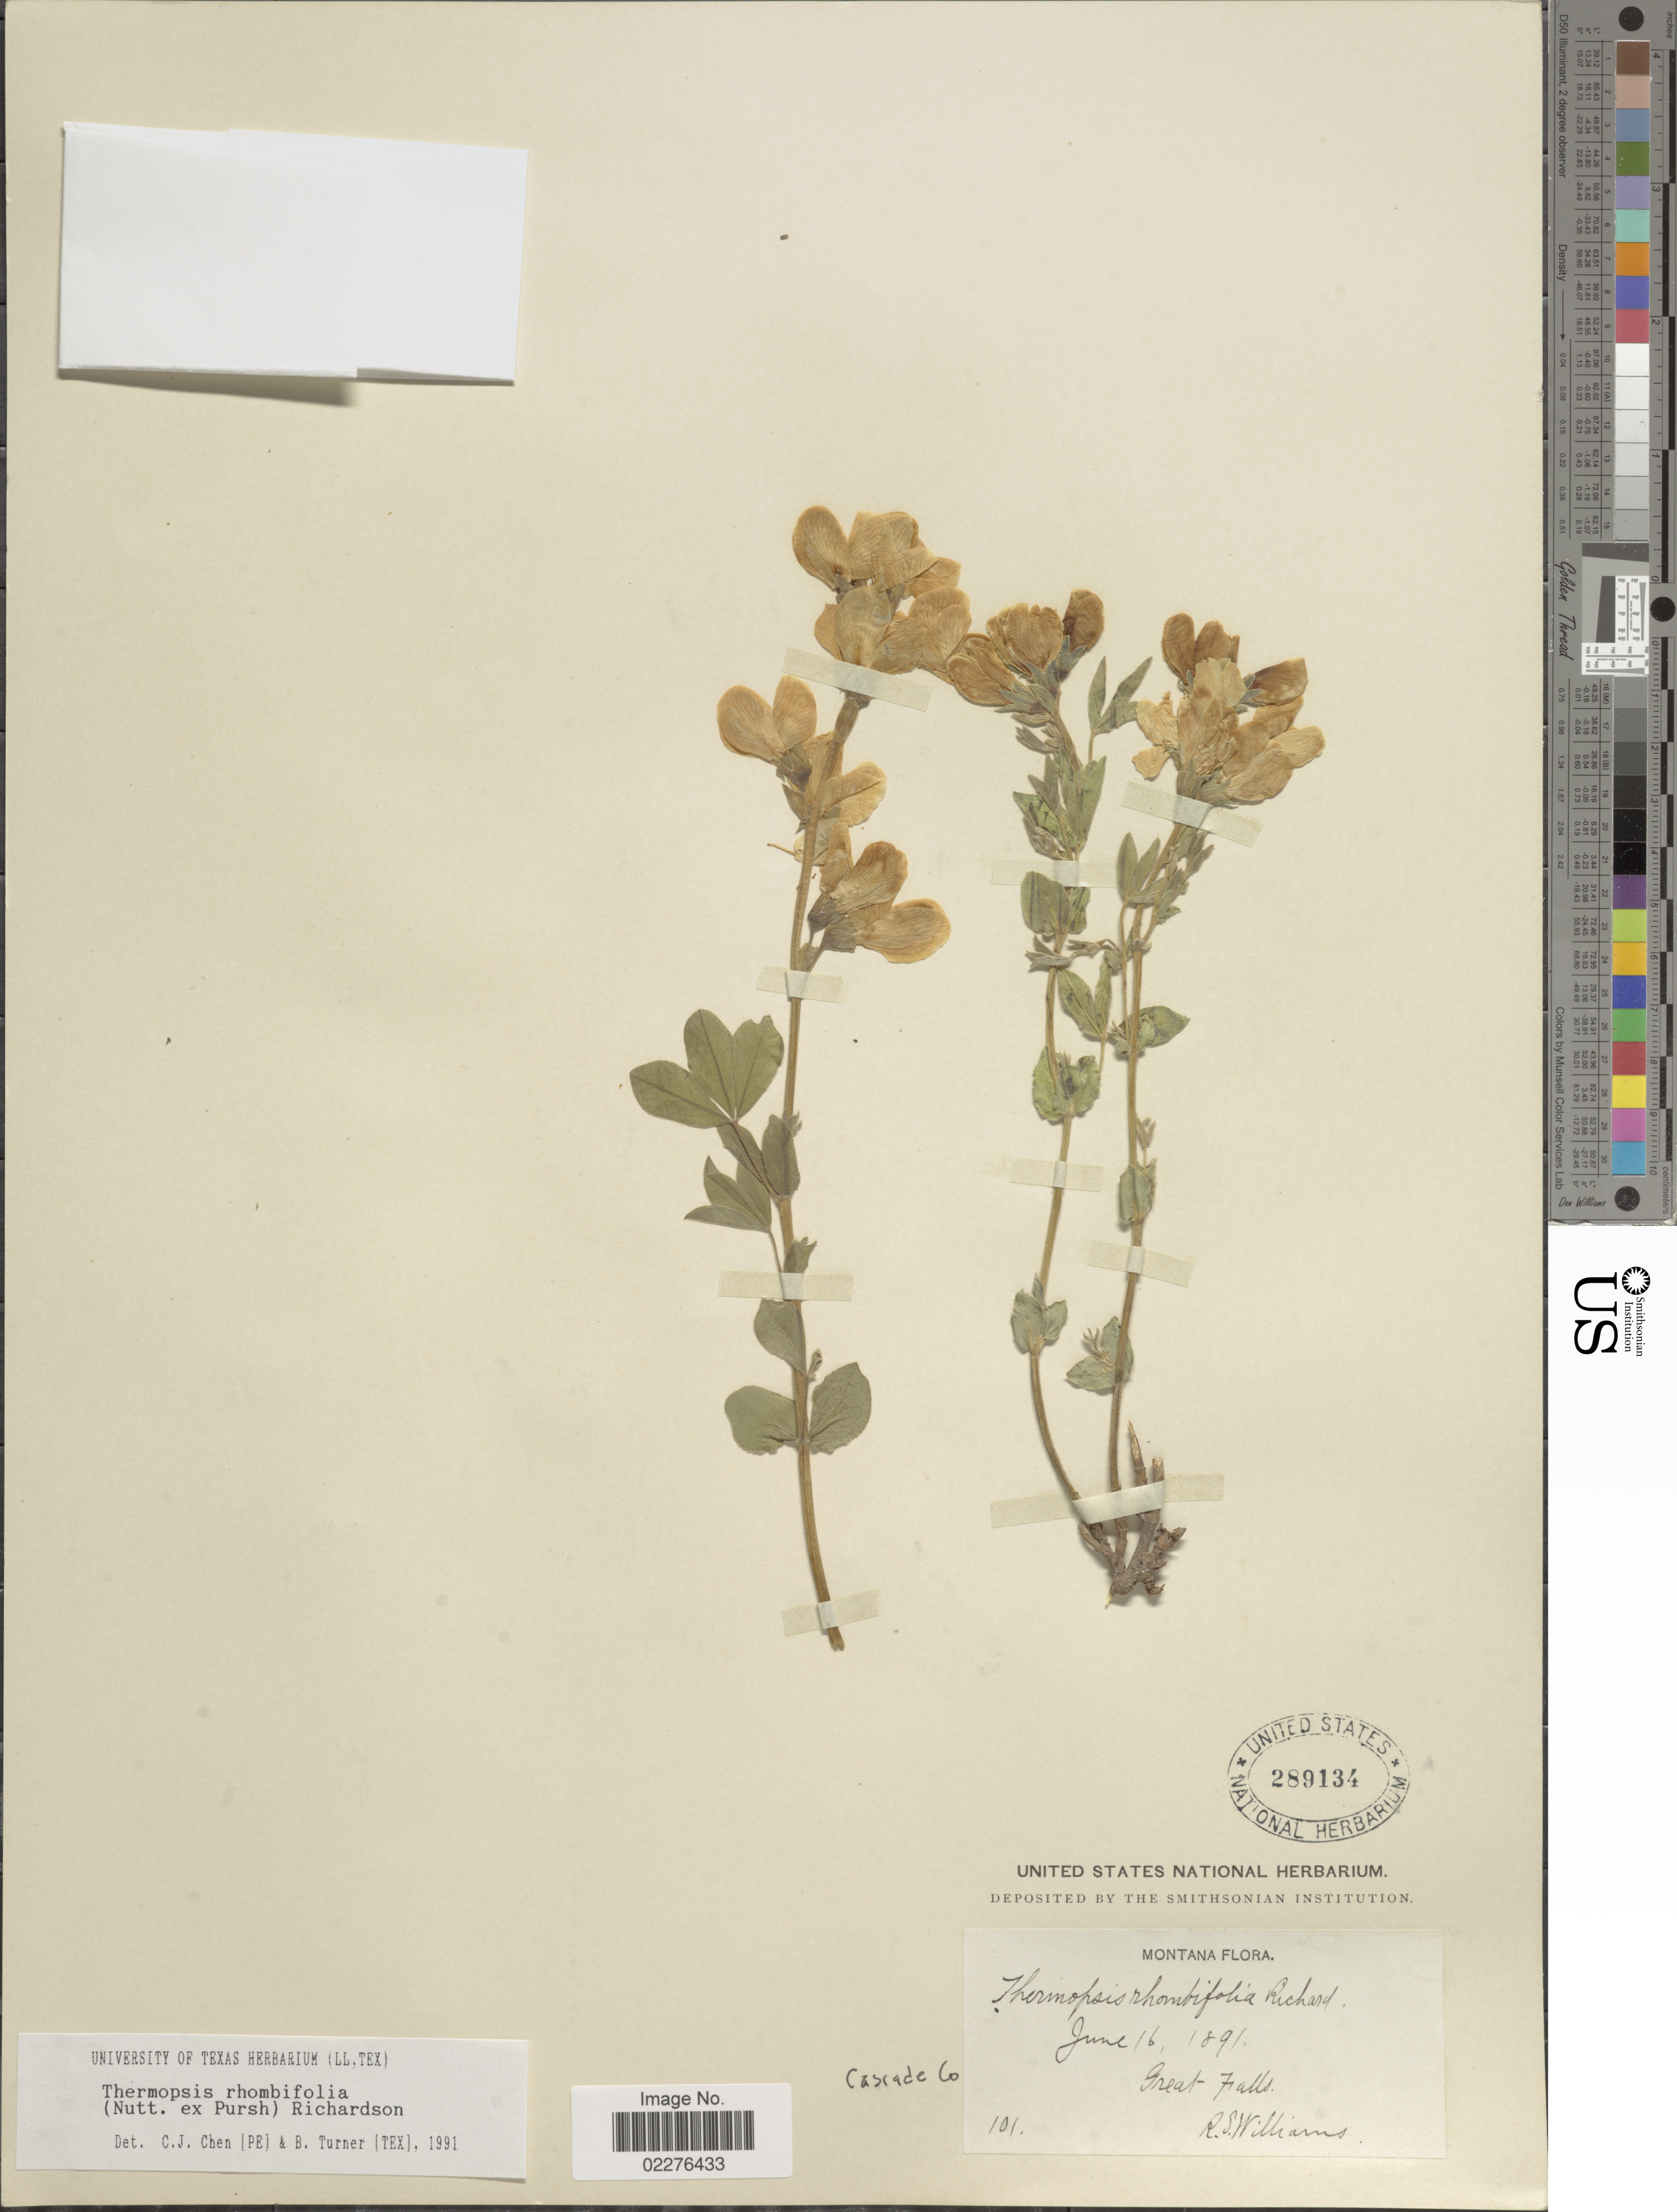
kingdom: Plantae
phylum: Tracheophyta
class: Magnoliopsida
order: Fabales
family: Fabaceae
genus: Thermopsis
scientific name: Thermopsis rhombifolia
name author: Richardson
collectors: R. S. Williams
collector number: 101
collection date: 1891-06-16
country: United States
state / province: Montana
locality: Great Falls, Cascade Co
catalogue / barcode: US 289134